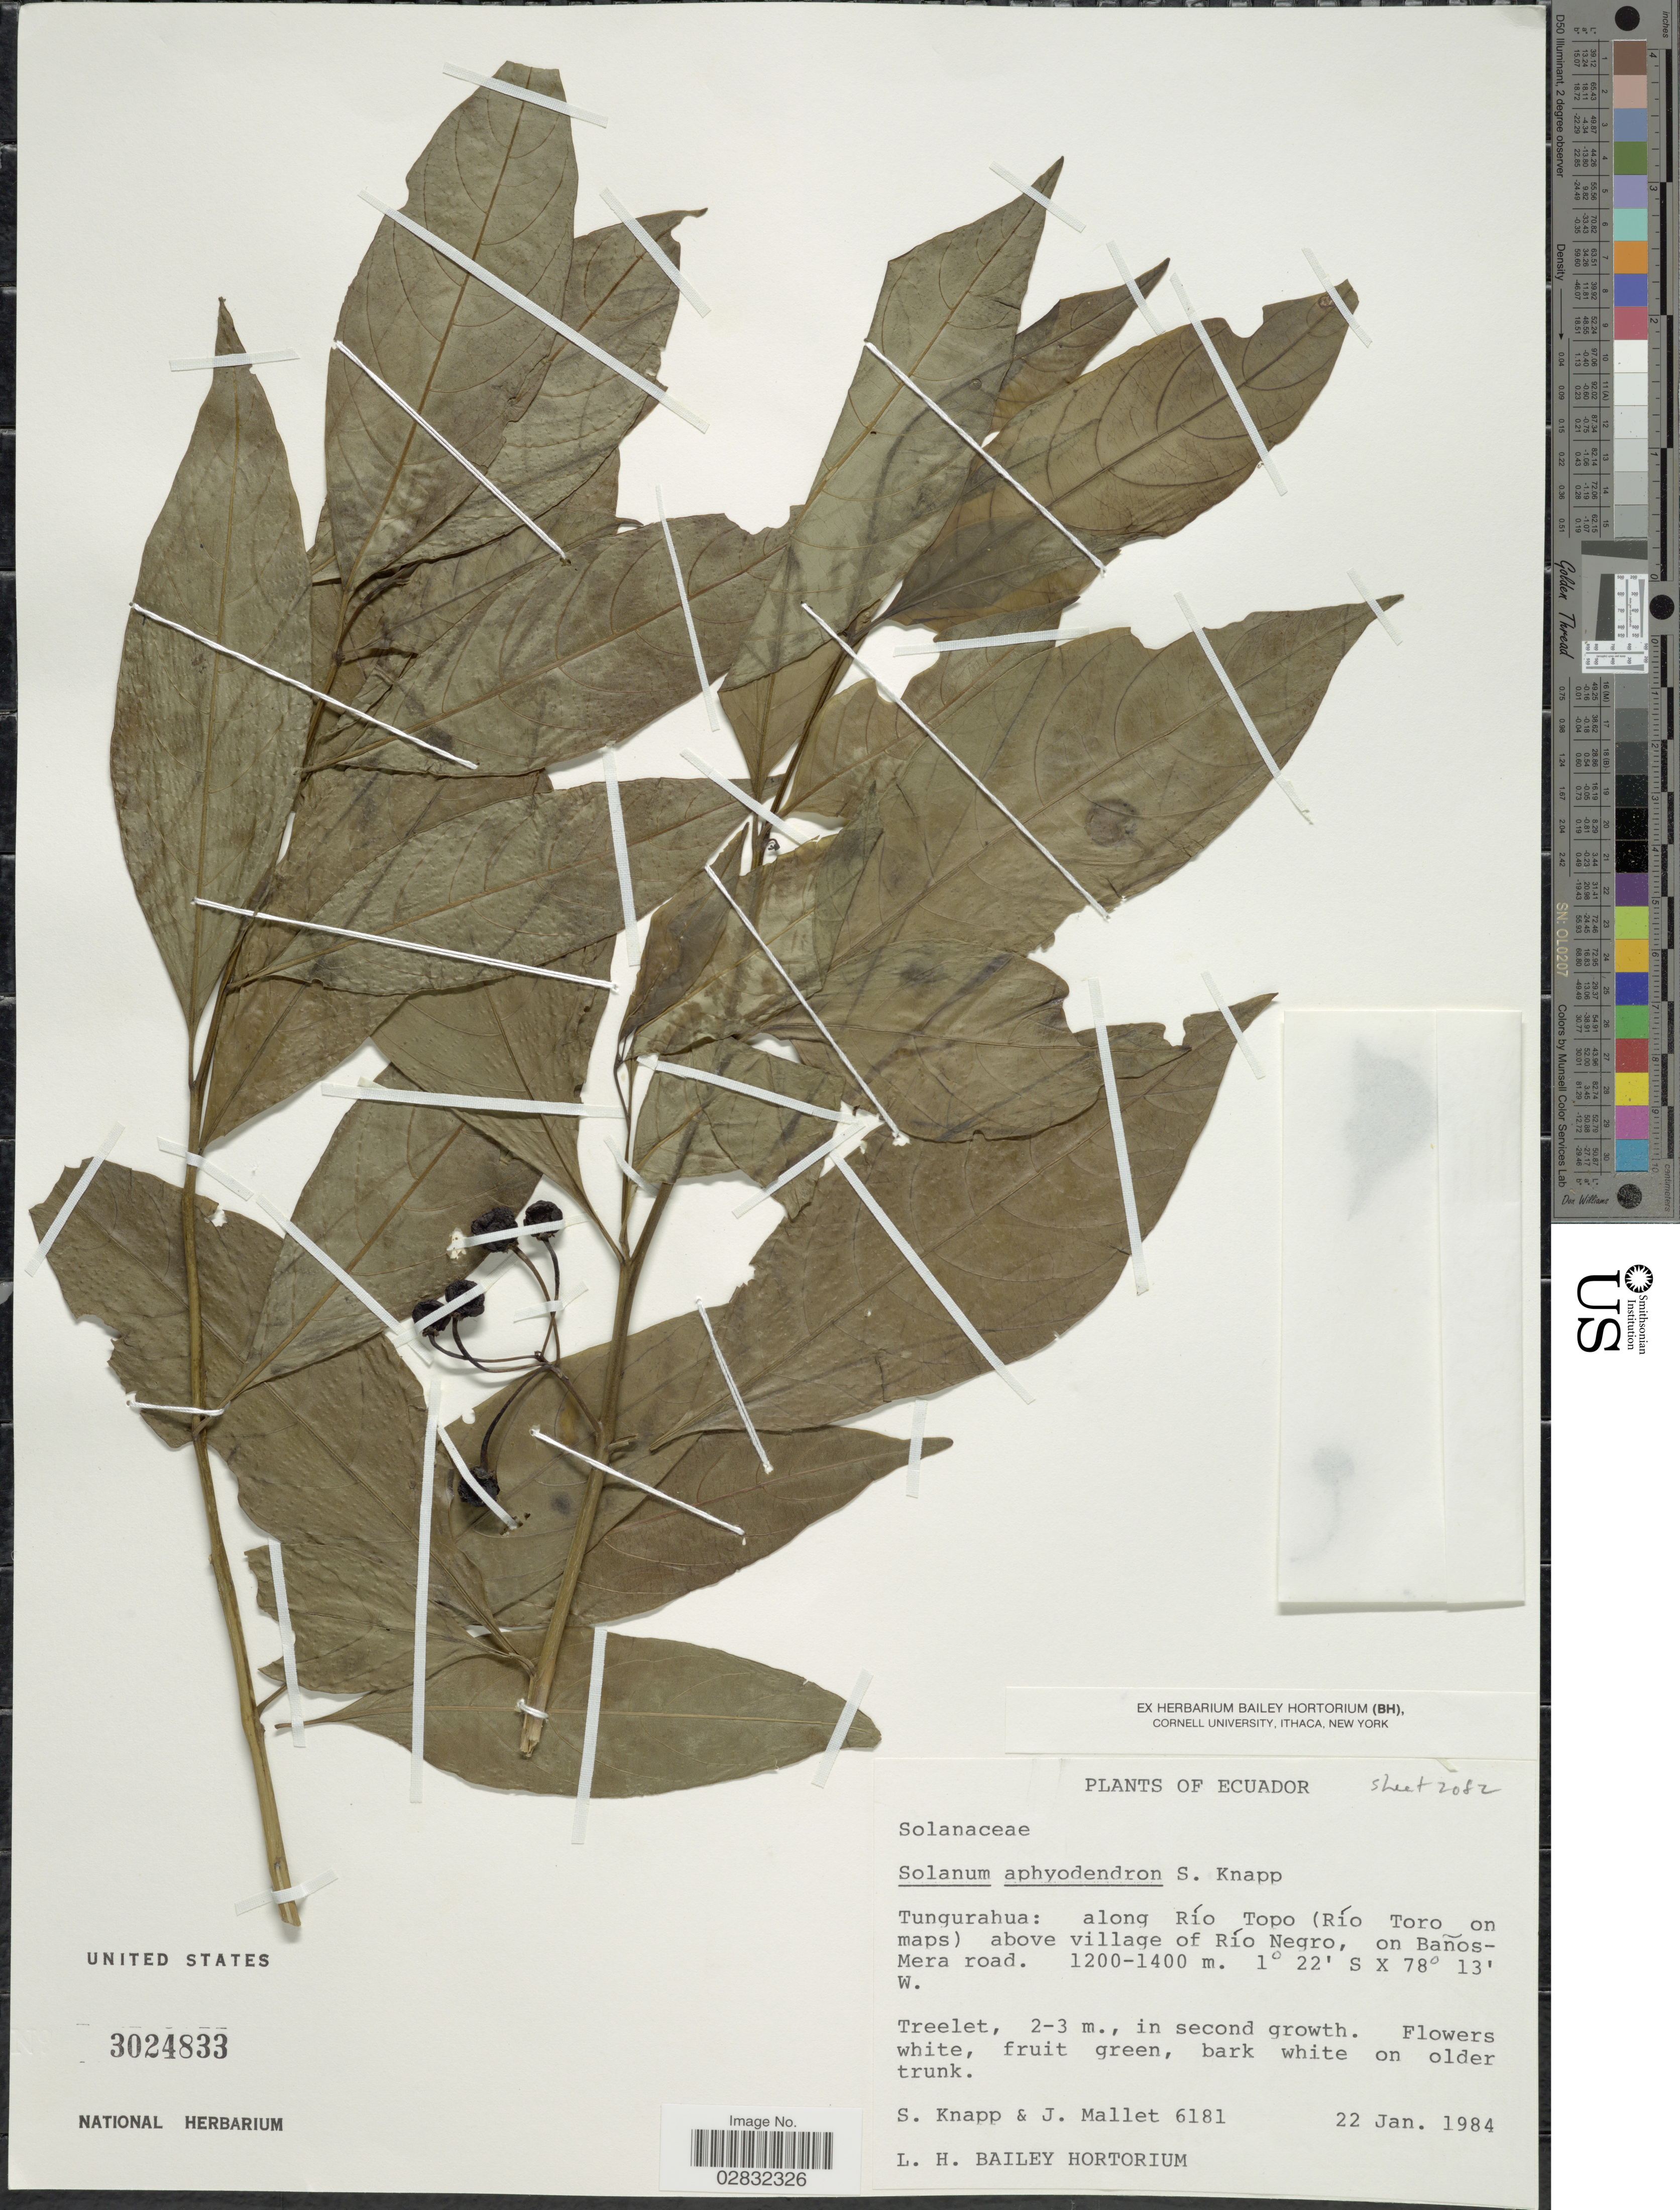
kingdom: Plantae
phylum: Tracheophyta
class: Magnoliopsida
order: Solanales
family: Solanaceae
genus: Solanum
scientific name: Solanum aphyodendron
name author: S. Knapp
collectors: S. Knapp & J. Mallet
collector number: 6181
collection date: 1984-01-22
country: Ecuador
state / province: Tungurahua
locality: Tungurahua: along Río Topo (Río Toro on maps) above village of Río Negro, on Baños-Mera road.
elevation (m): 1200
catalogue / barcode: US 3024833